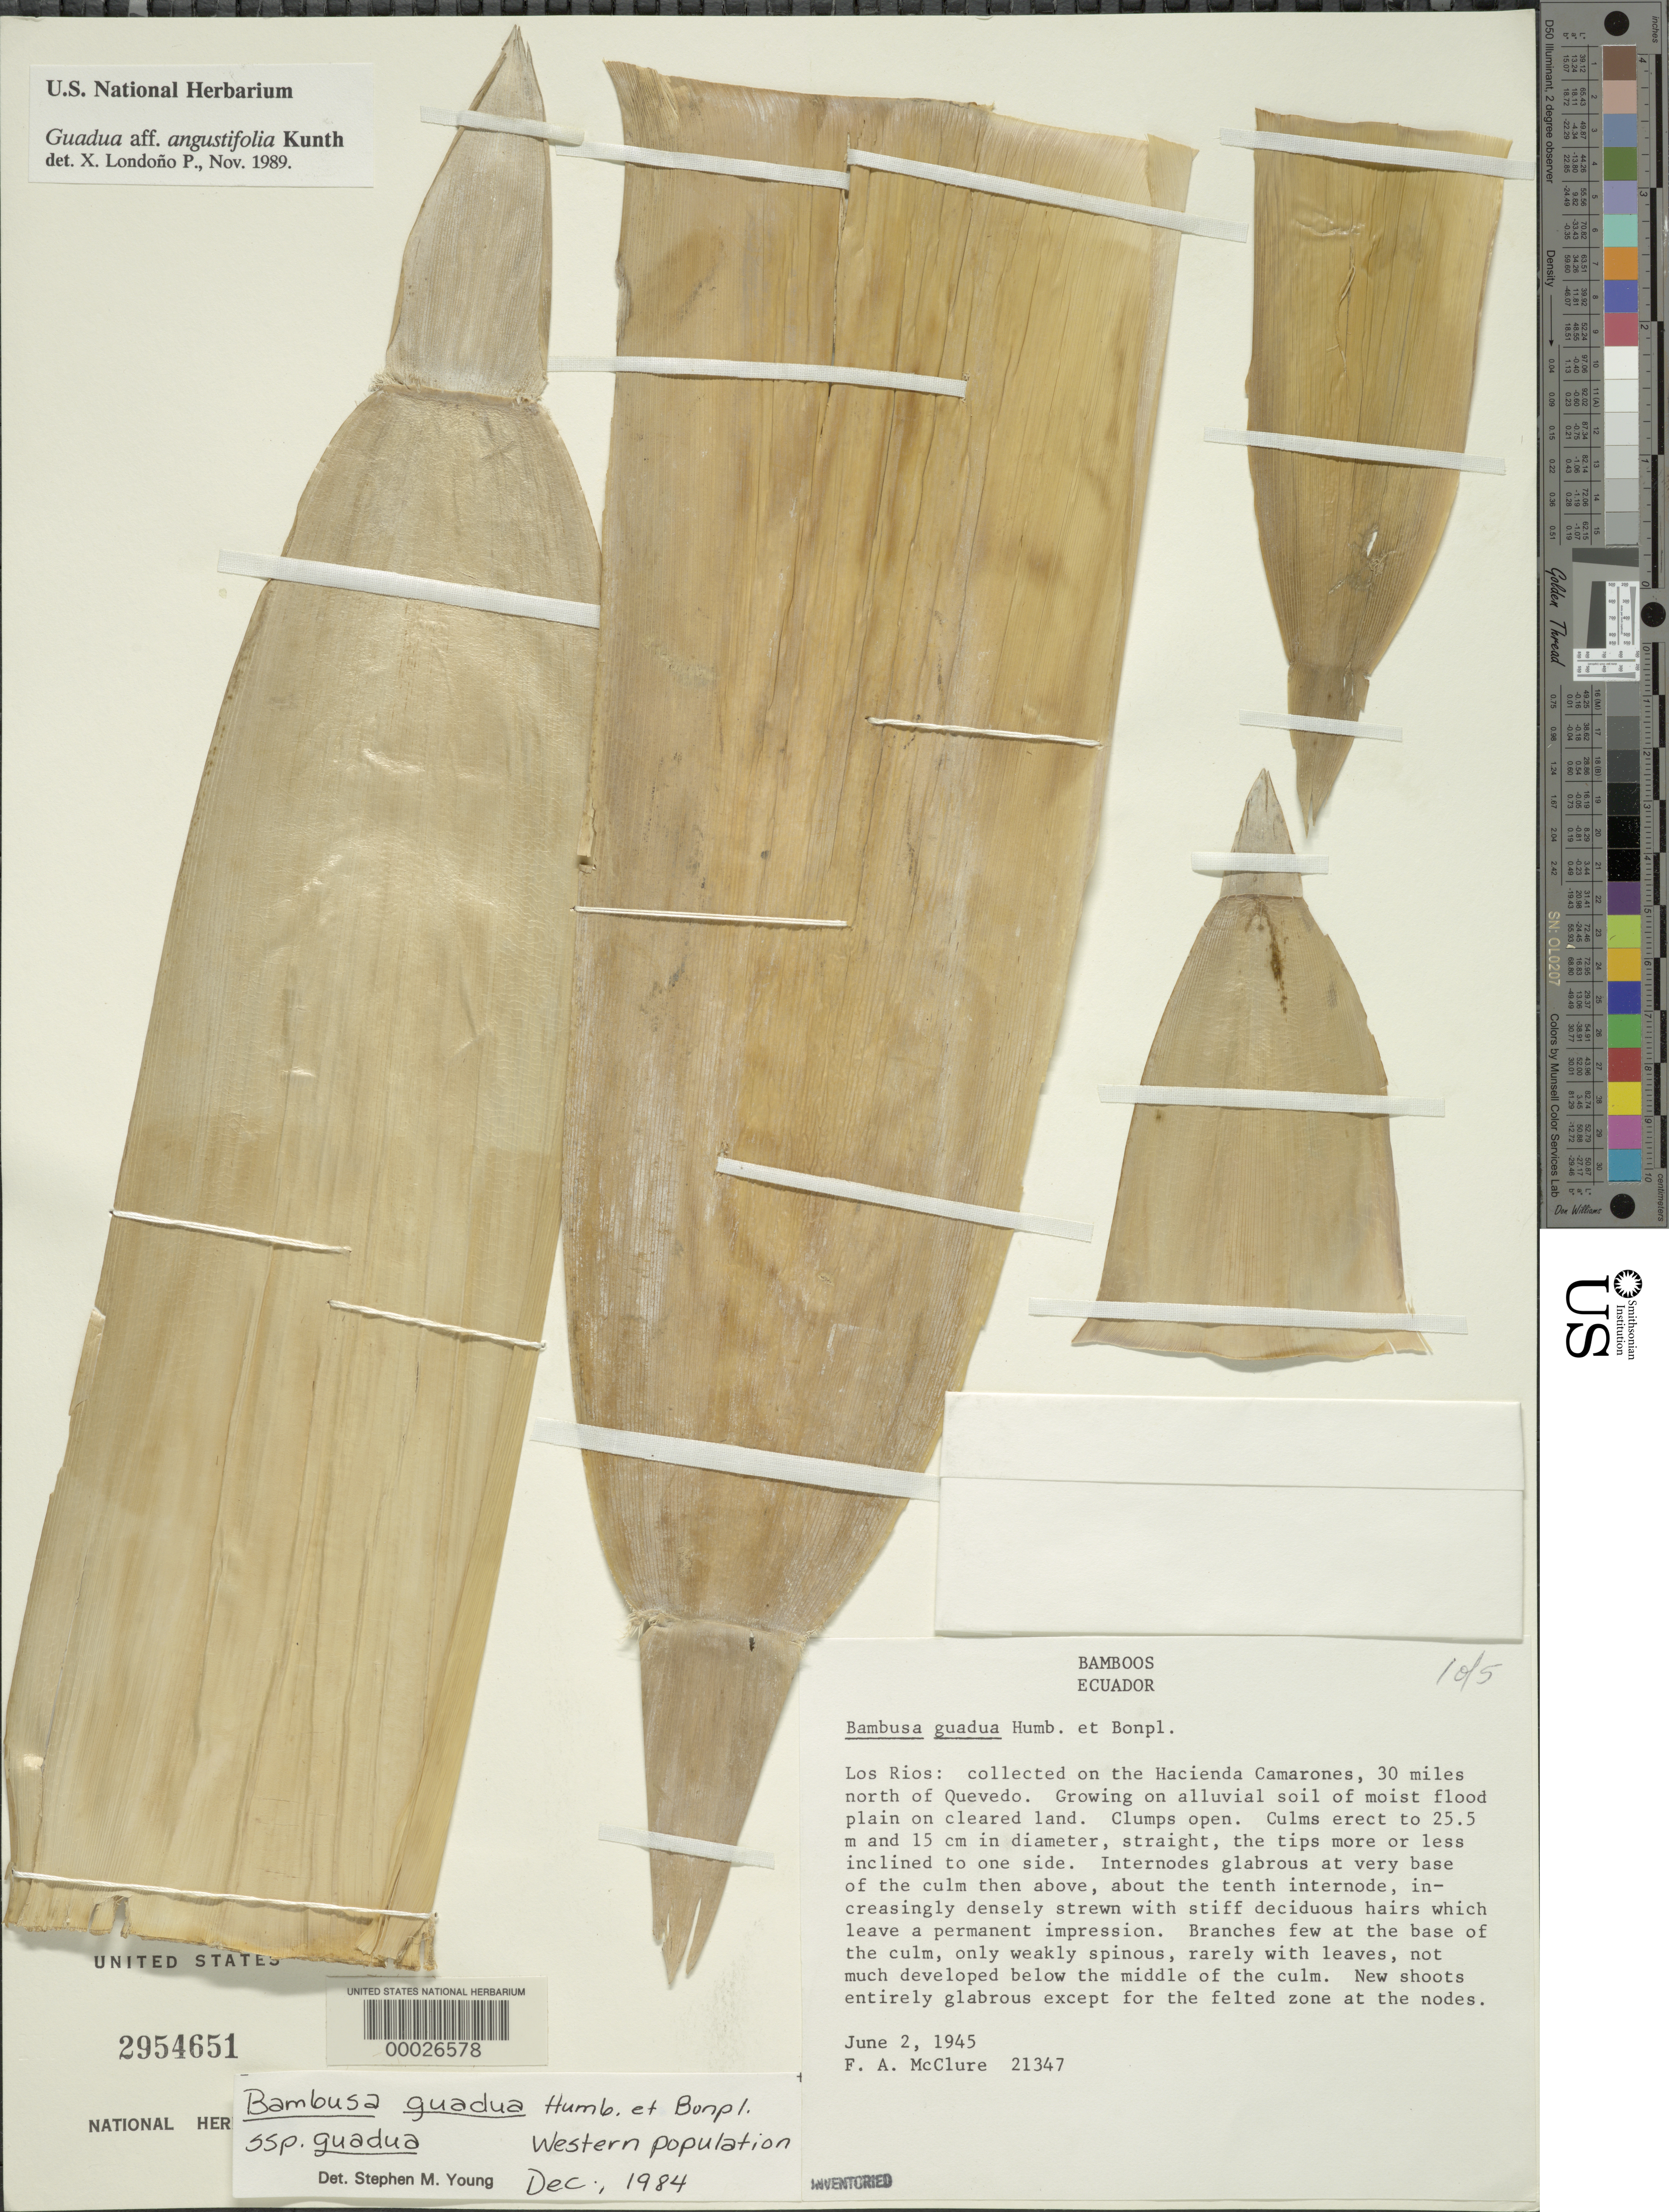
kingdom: Plantae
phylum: Tracheophyta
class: Liliopsida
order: Poales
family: Poaceae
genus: Guadua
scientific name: Guadua angustifolia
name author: Kunth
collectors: F. A. McClure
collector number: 21347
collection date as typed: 02 Jun 1945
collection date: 1945-06-02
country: Ecuador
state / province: Los Ríos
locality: Hacienda Camarones, 3o mi N of Quevedo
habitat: Alluvial soil of moist flooed plain on cleared land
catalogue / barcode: US 2954651